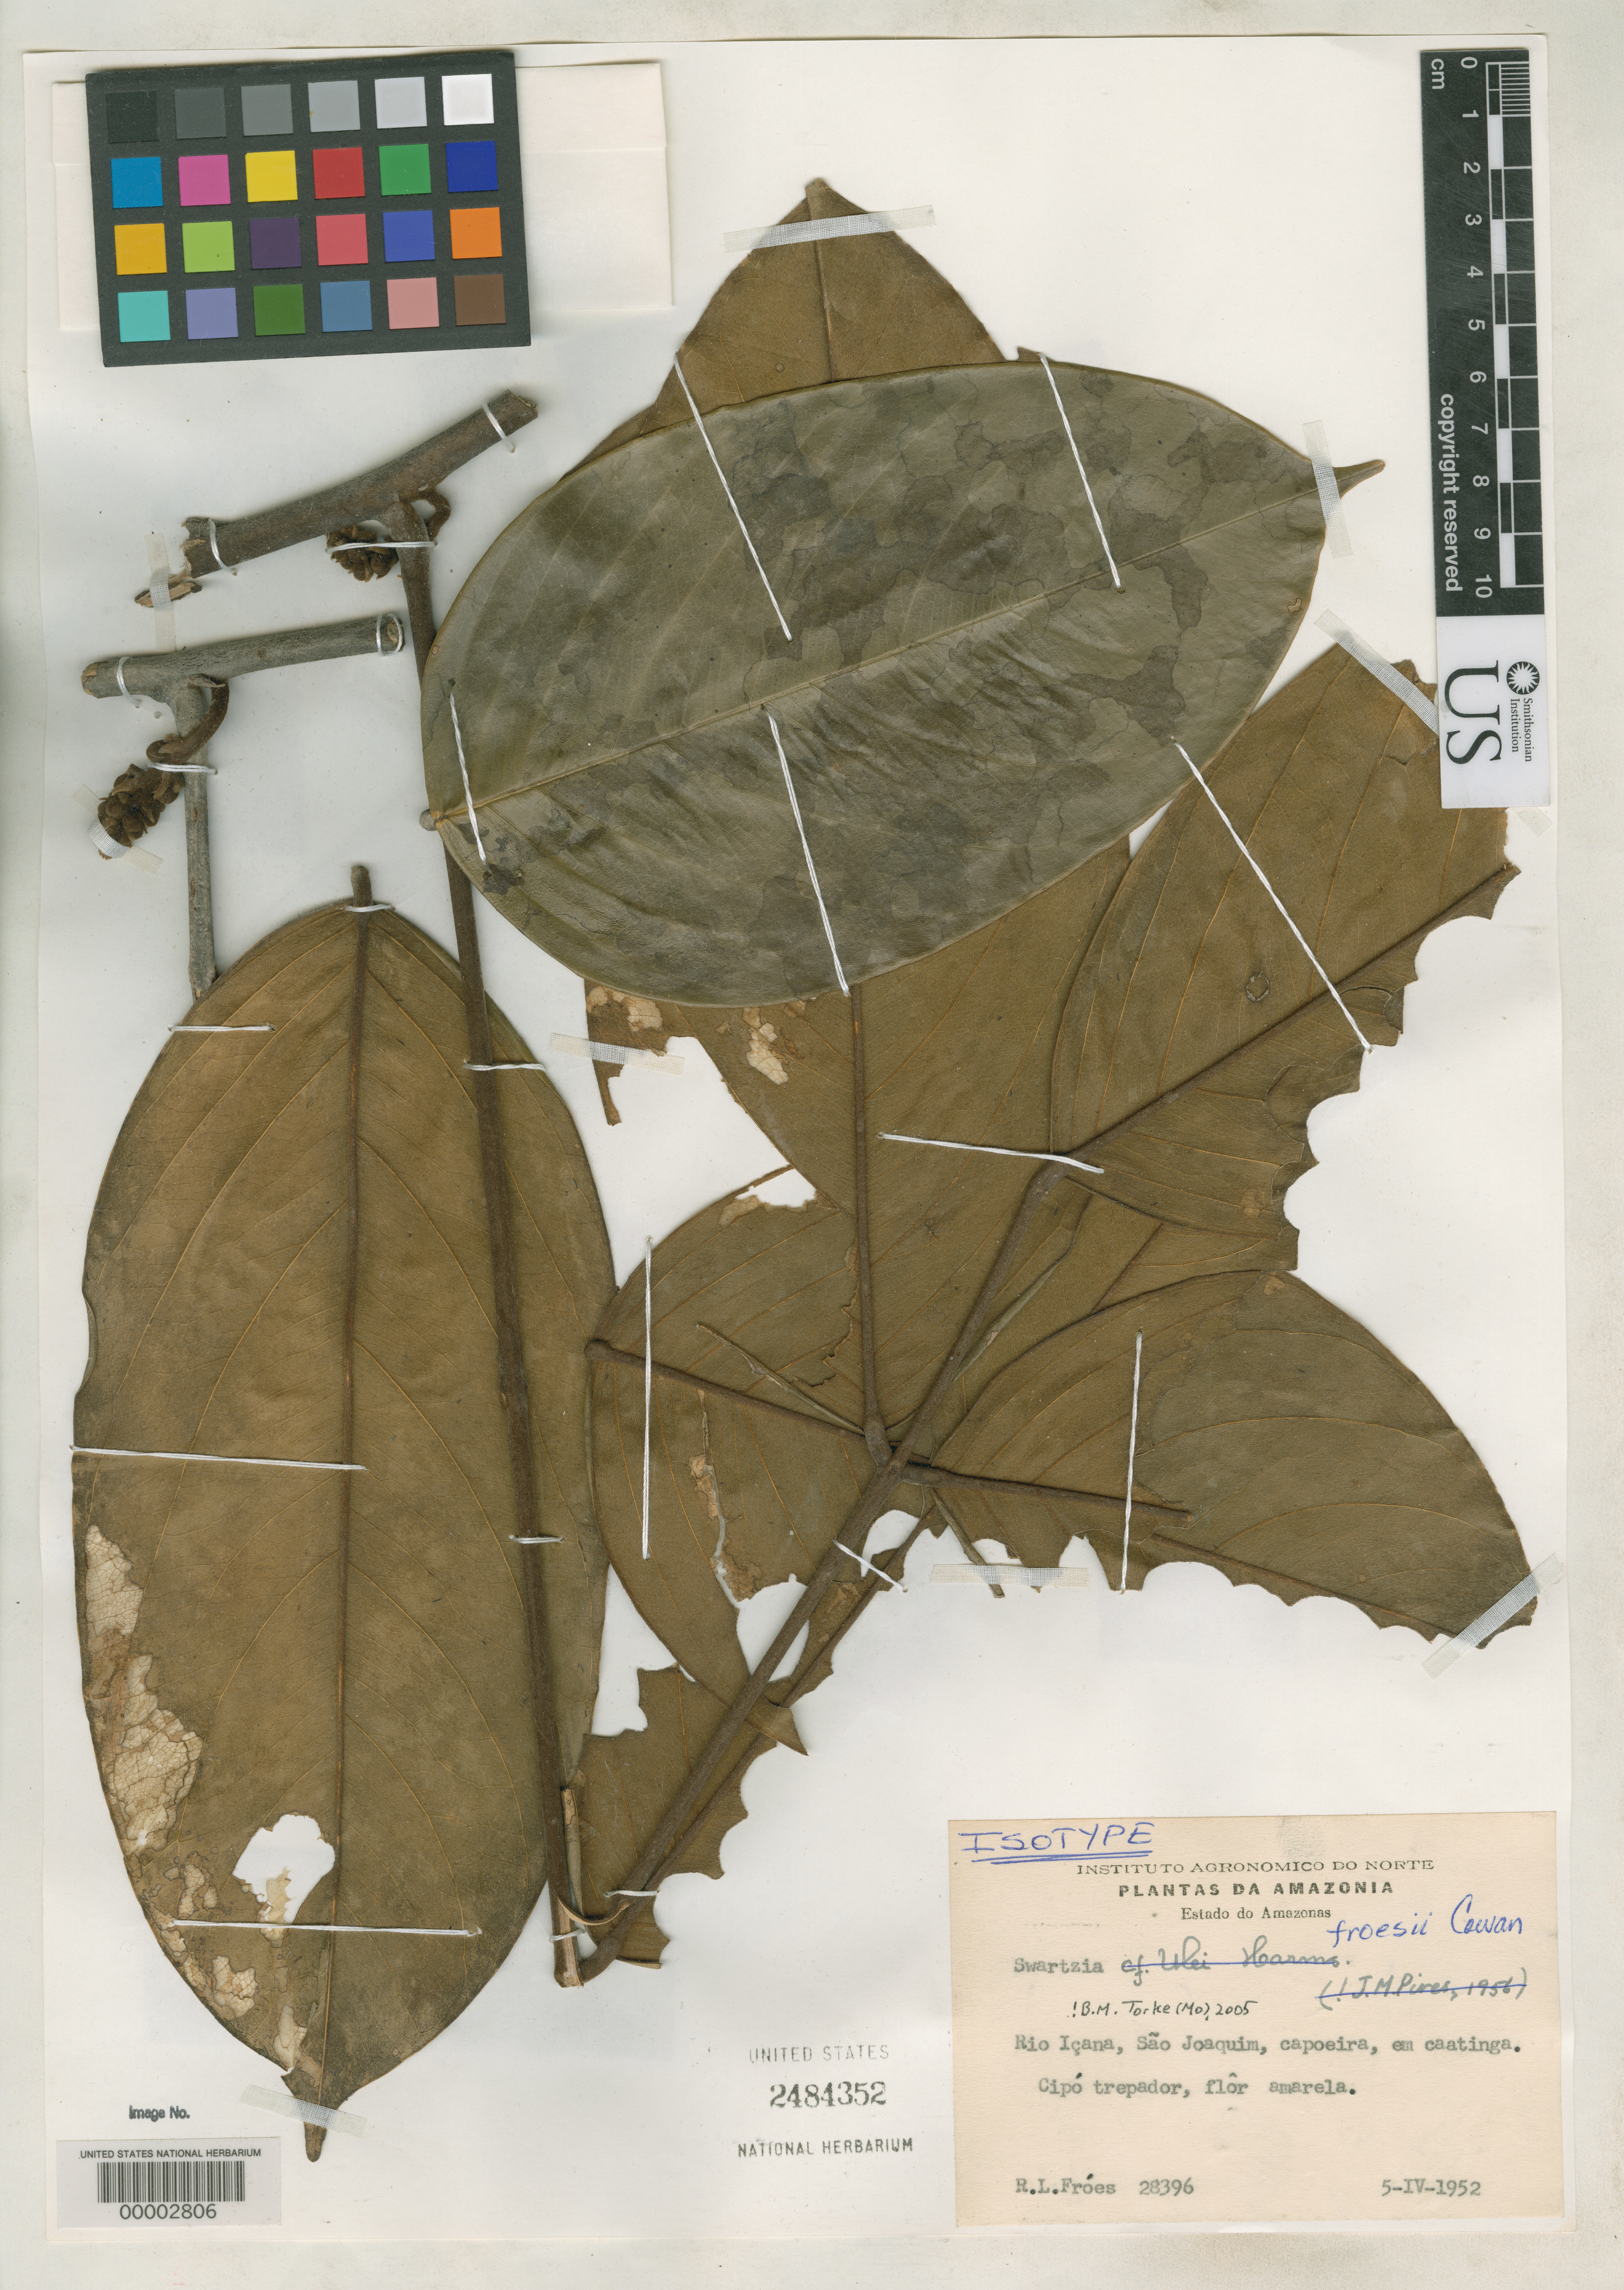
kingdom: Plantae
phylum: Tracheophyta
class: Magnoliopsida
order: Fabales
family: Fabaceae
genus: Swartzia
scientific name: Swartzia froesii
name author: R.S. Cowan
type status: Isotype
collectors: R. L. Fróes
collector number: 28396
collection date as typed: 05 Apr 1952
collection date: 1952-04-05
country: Brazil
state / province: Amazonas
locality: Sao Joaquim, Rio Icana.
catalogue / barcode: US 2484352